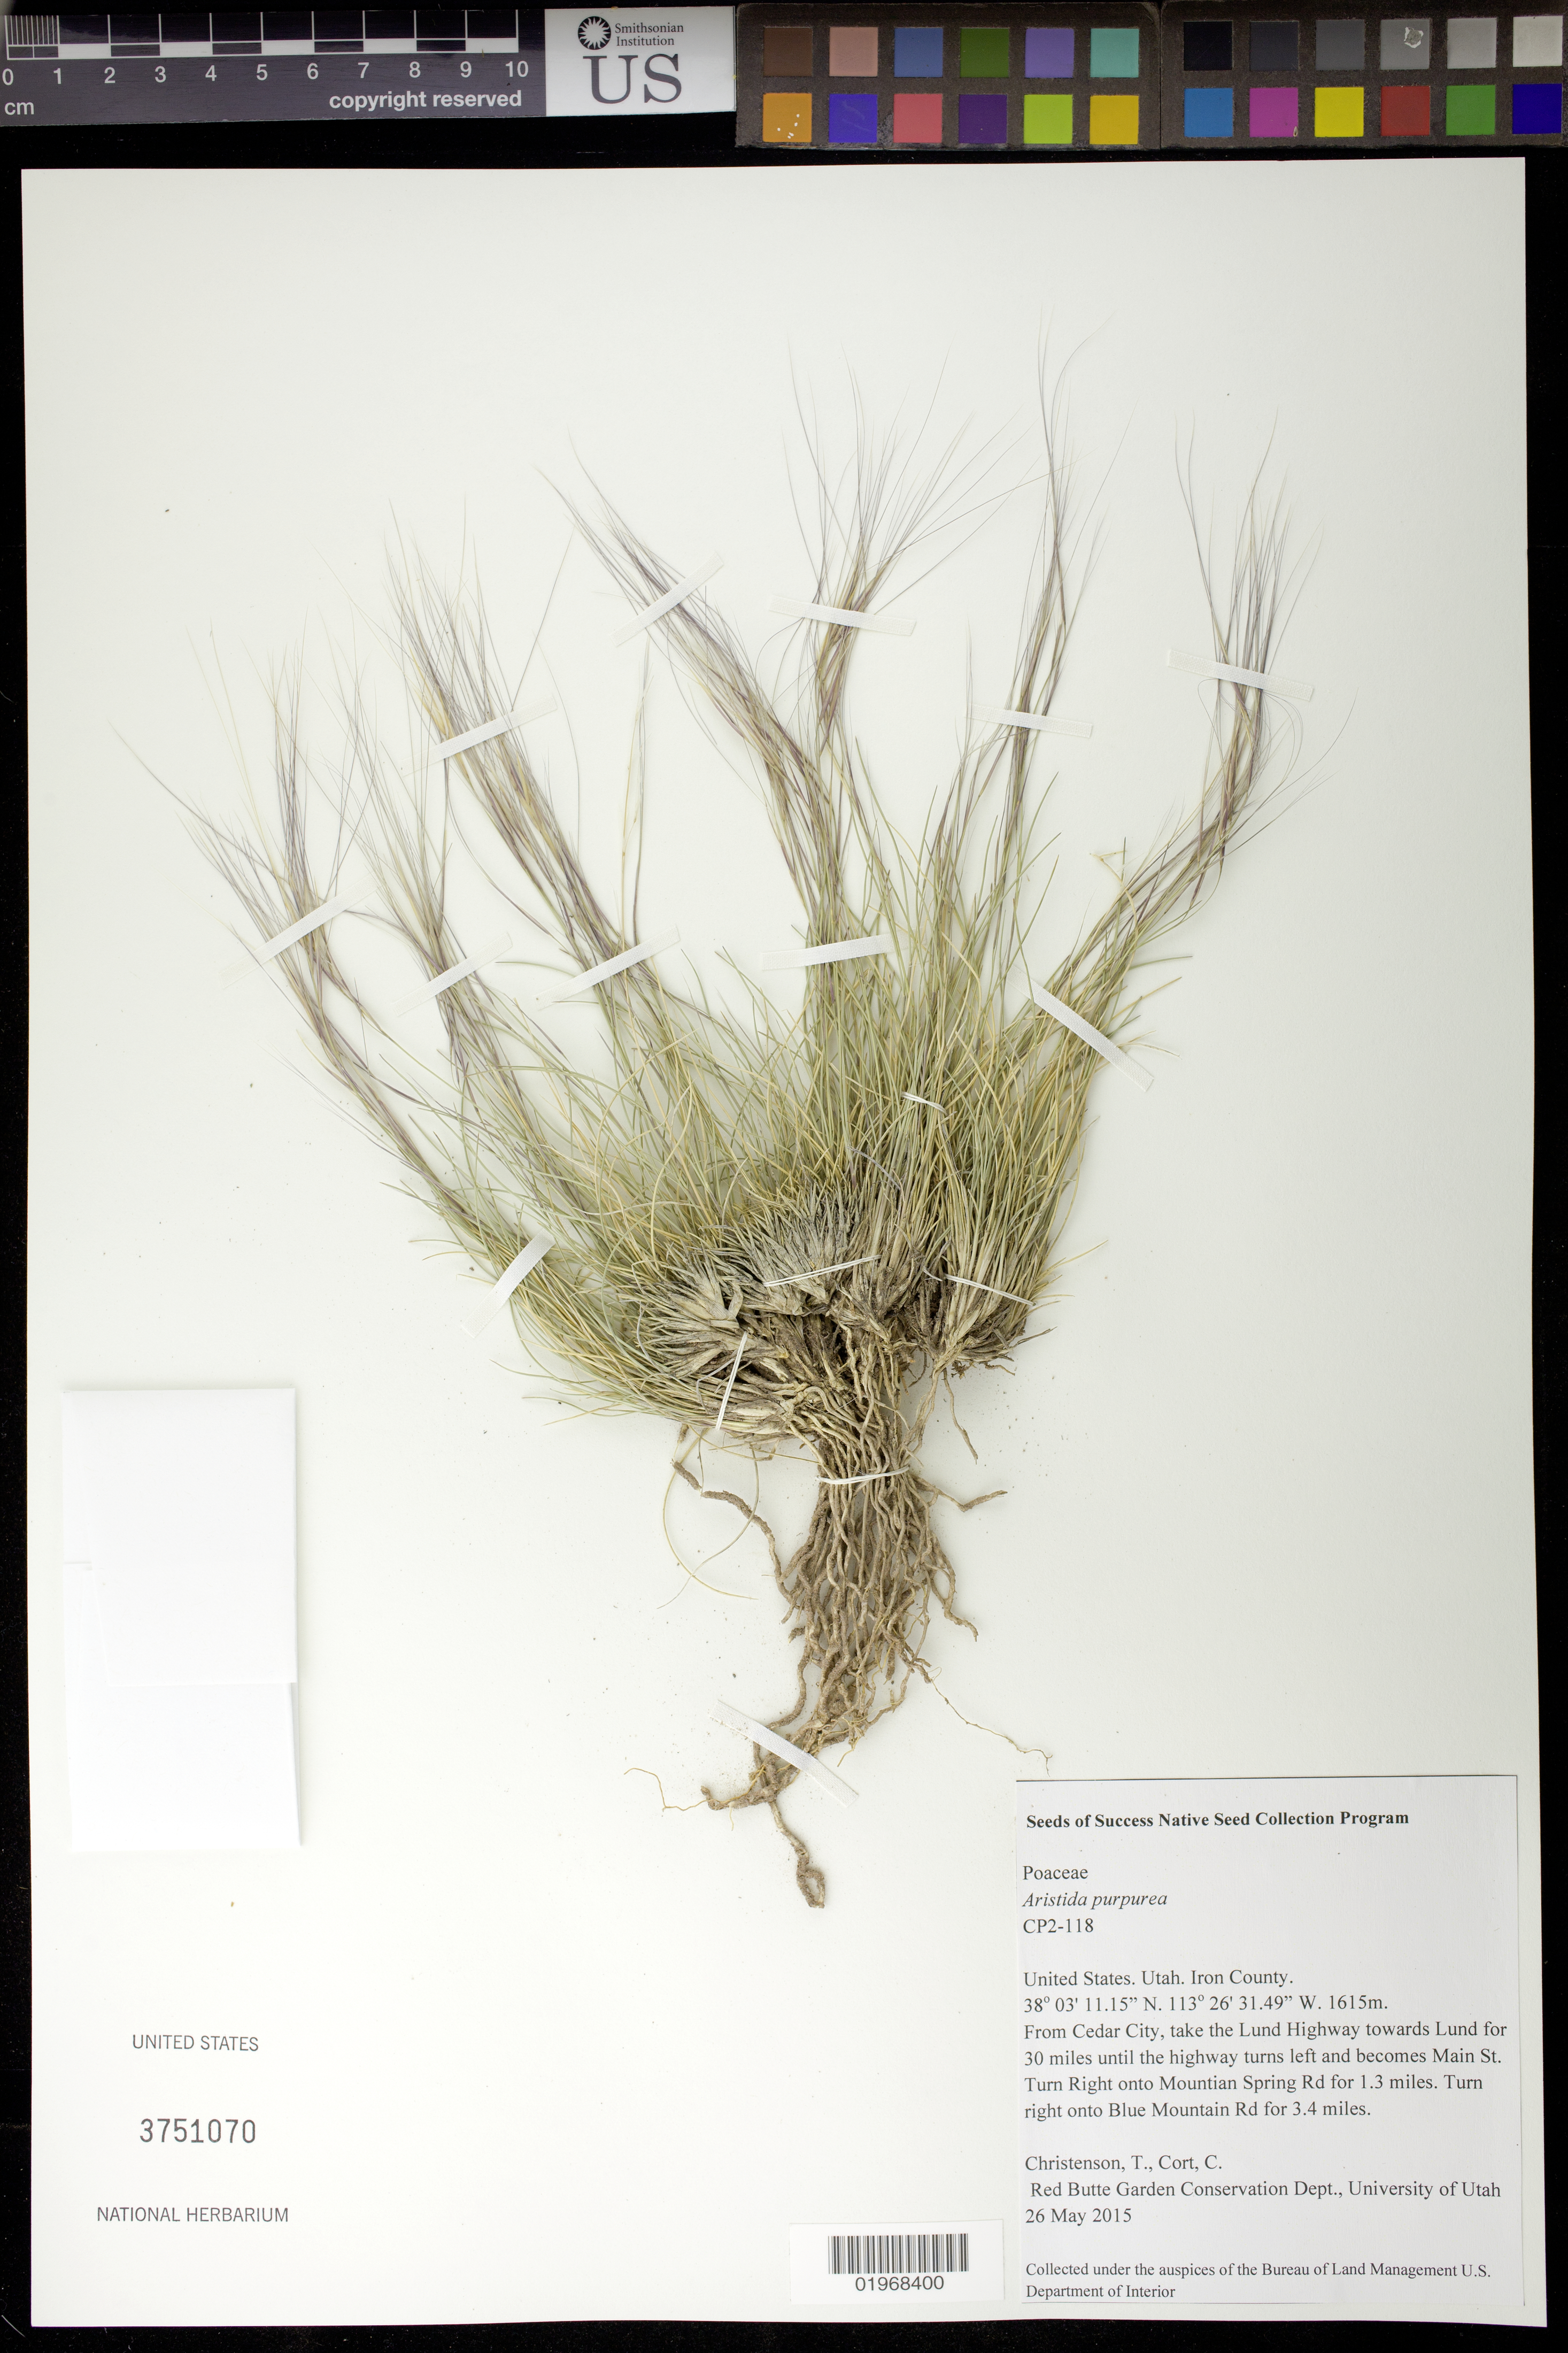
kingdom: Plantae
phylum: Tracheophyta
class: Liliopsida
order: Poales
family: Poaceae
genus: Aristida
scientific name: Aristida purpurea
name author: Nutt.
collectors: T. Christenson & C. Cort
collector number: CP2-118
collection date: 2015-05-26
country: United States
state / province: Utah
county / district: Iron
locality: Blue Mountain Road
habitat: woodland and shrub covered low mountains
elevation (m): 492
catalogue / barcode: US 3751070